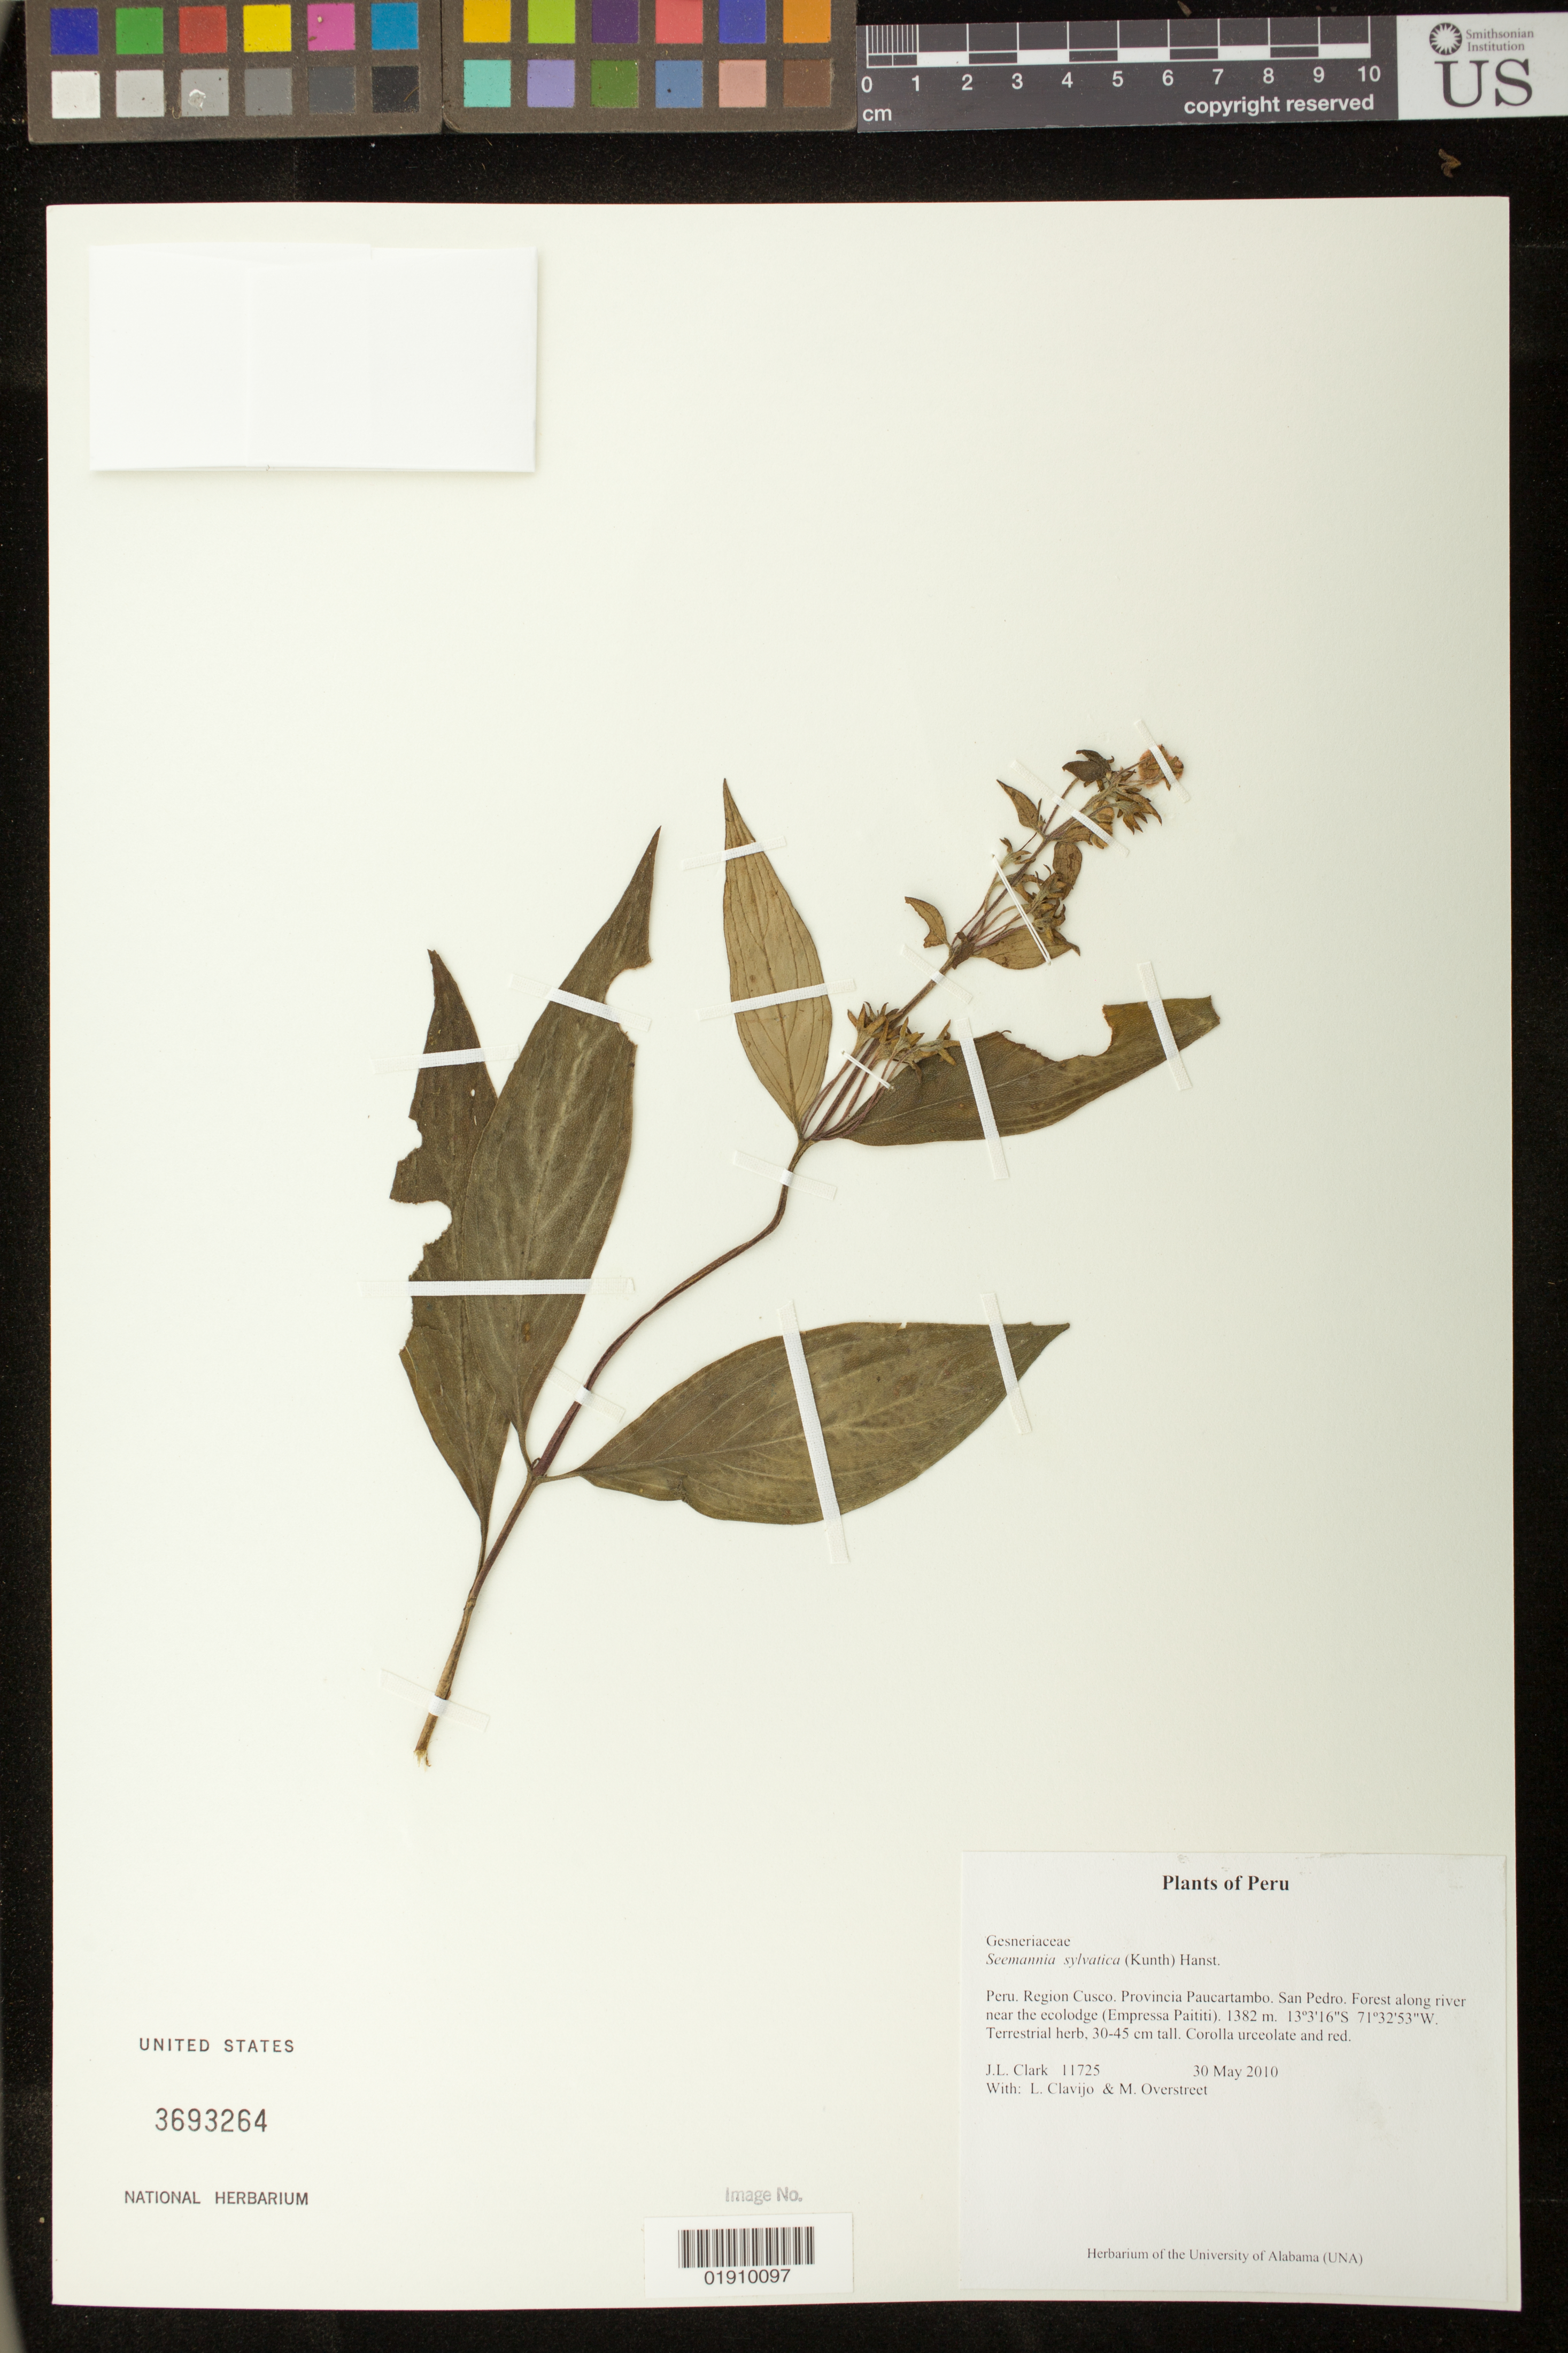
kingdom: Plantae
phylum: Tracheophyta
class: Magnoliopsida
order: Lamiales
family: Gesneriaceae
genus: Seemannia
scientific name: Seemannia sylvatica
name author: (Kunth) Hanst.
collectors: J. L. Clark, M. Overstreet & L. Clavijo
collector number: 11725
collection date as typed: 30 May 2010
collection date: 2010-05-30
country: Peru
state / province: Cusco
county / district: Paucartambo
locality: San Pedro. Forest along river near the ecolodge (Empressa Paititi).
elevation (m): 1382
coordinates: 13 03 16 S, 71 32 53 W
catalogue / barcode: US 3693264